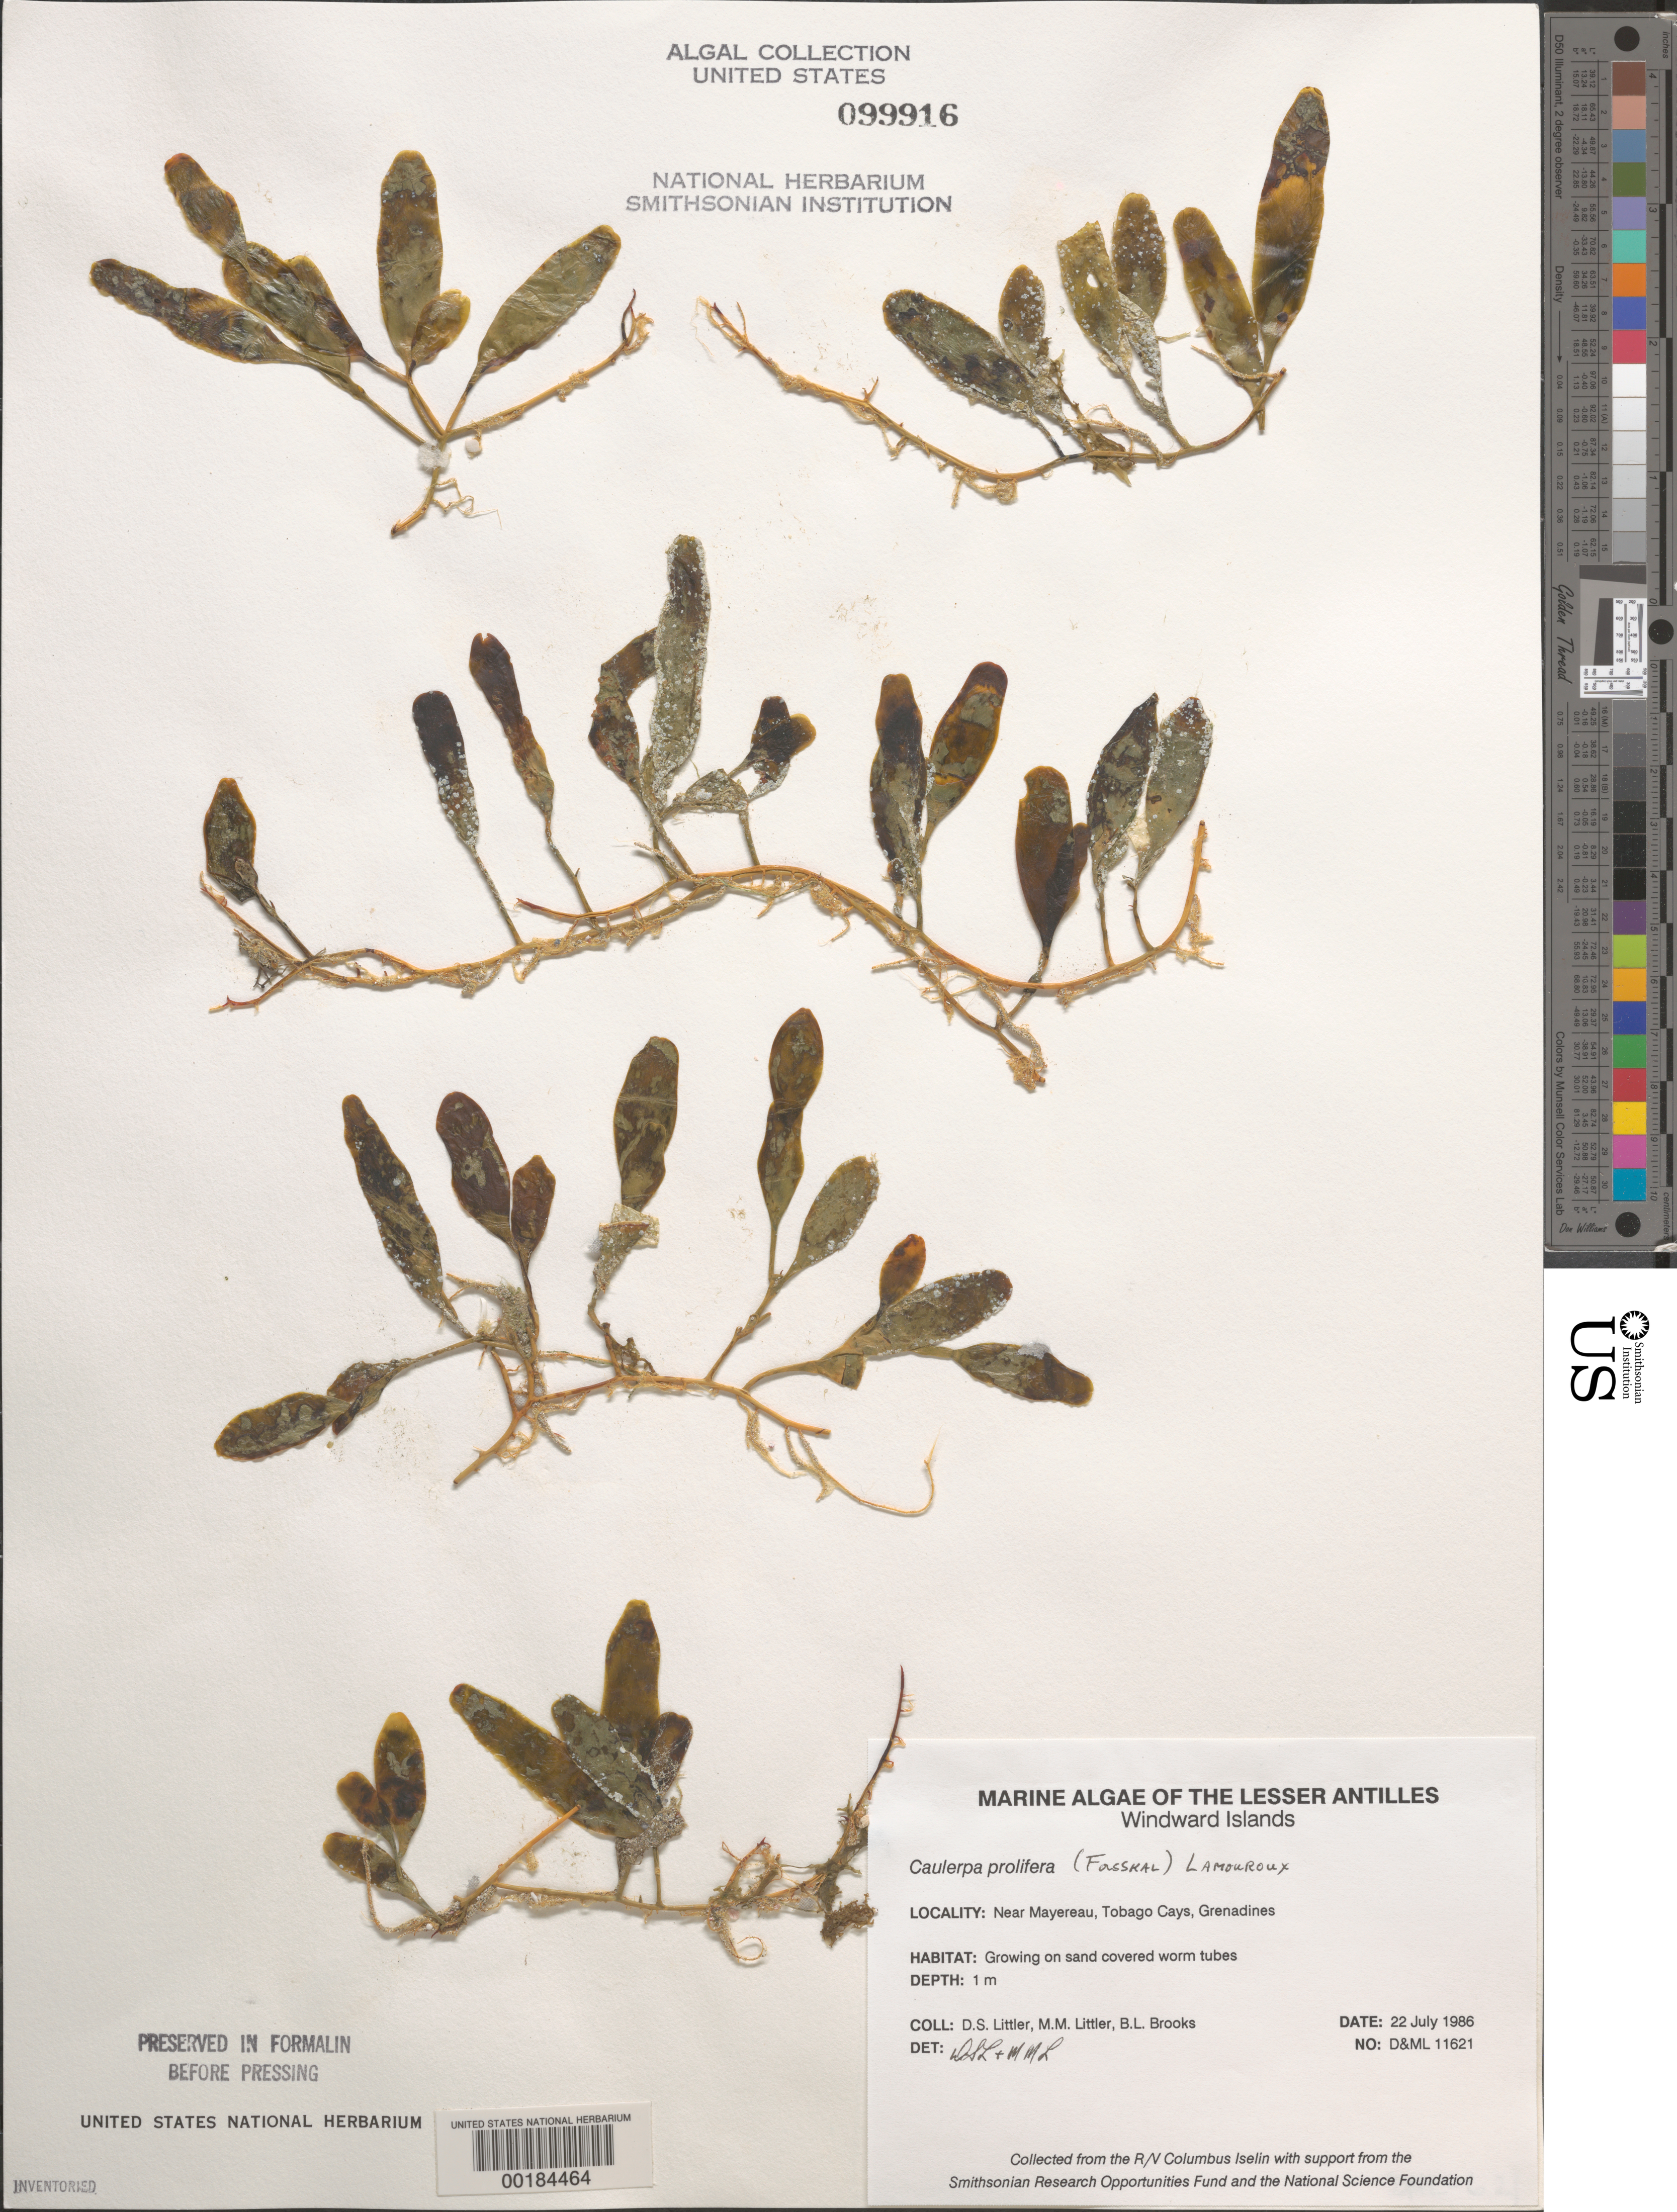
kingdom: Plantae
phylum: Chlorophyta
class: Ulvophyceae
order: Bryopsidales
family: Caulerpaceae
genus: Caulerpa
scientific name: Caulerpa prolifera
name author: (Forssk.) J.V.Lamouroux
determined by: Littler, D. S.; Littler, M. M.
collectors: D. S. Littler, M. M. Littler & B. Brooks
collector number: D&ML 11621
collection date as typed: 22 Jul 1986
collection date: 1986-07-22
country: St. Vincent - Grenadines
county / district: Grenadines Parish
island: Mayreau [Mayereau]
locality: Near Mayreau (Mayereau)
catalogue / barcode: US 99916